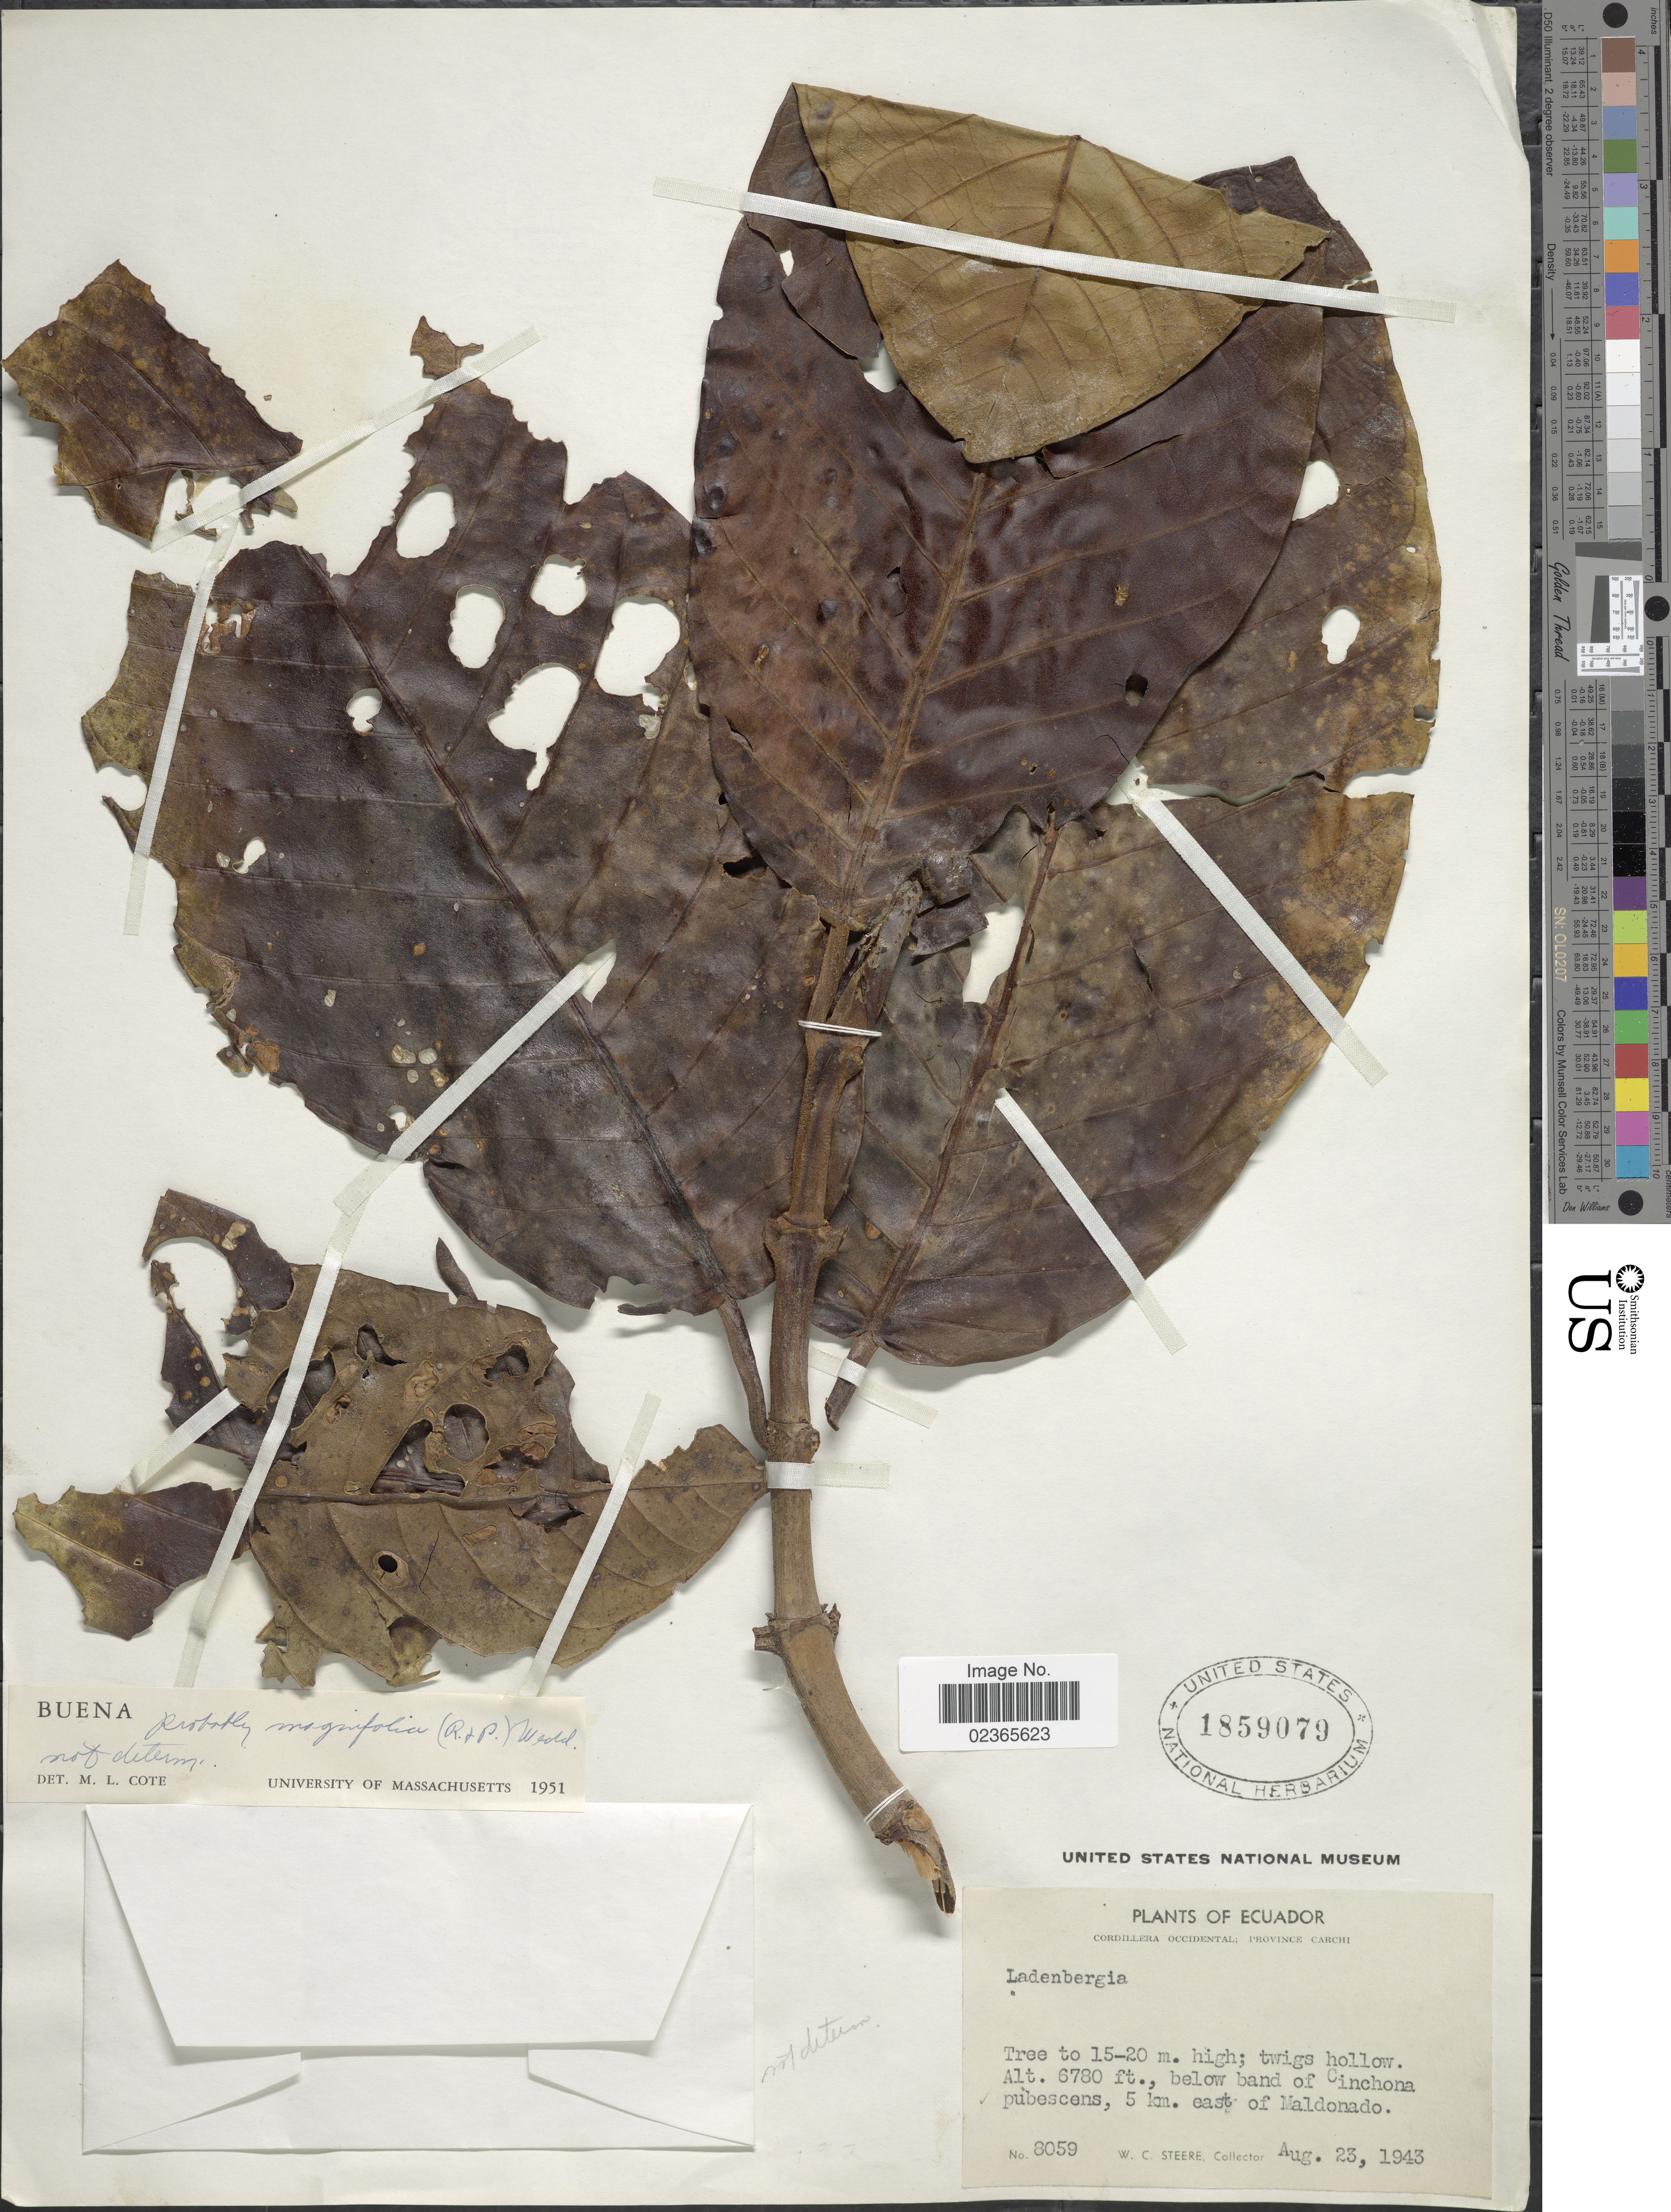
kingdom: Plantae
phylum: Tracheophyta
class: Magnoliopsida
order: Gentianales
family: Rubiaceae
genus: Ladenbergia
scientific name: Ladenbergia sp.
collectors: W. C. Steere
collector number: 8059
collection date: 1943-08-23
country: Ecuador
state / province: Carchi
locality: Cordillera Occidental: Province Carchi, below band of Cinchona pubescens, 5 km east of Maldonado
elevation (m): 2067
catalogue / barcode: US 1859079